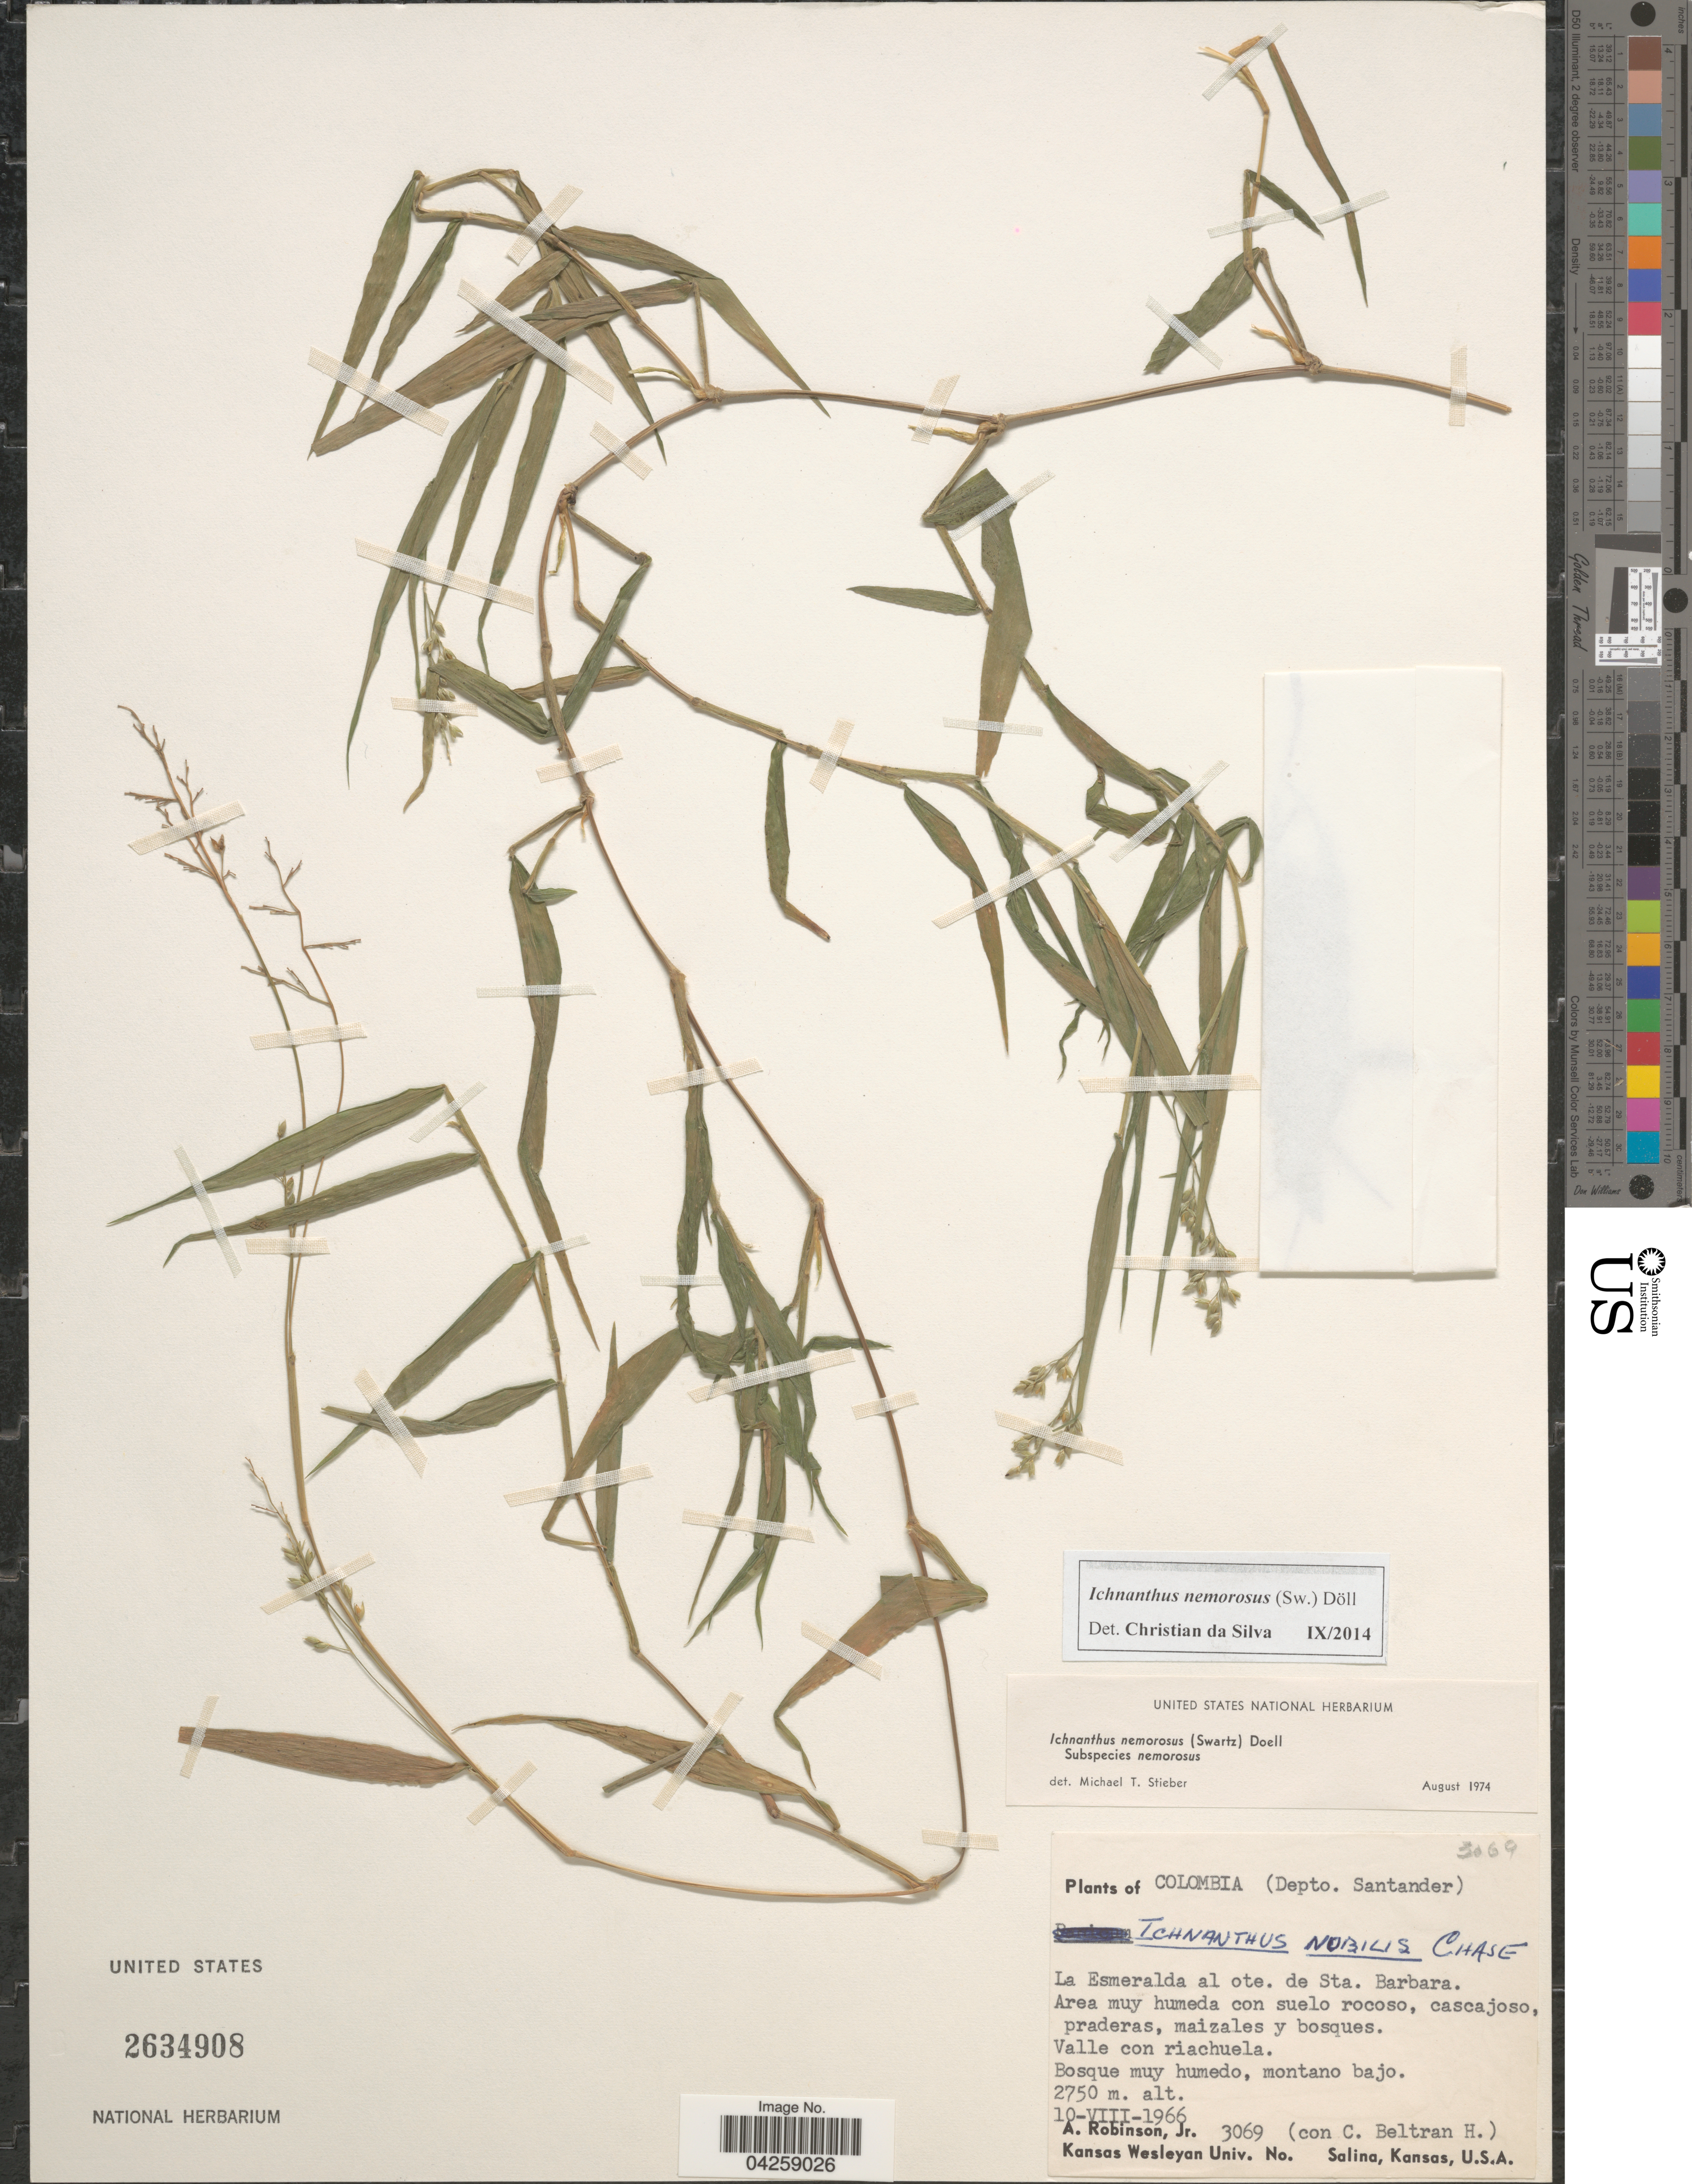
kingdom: Plantae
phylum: Tracheophyta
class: Liliopsida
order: Poales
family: Poaceae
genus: Ichnanthus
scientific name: Ichnanthus nemorosus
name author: (Sw.) Döll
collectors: A. Robinson & H. Beltran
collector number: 3069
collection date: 1966-08-10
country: Colombia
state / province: Santander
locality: (Depto. Santander). La Esmeralda al ote. de Sta. Barbara. Valle con riachuela.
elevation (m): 2750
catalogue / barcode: US 2634908